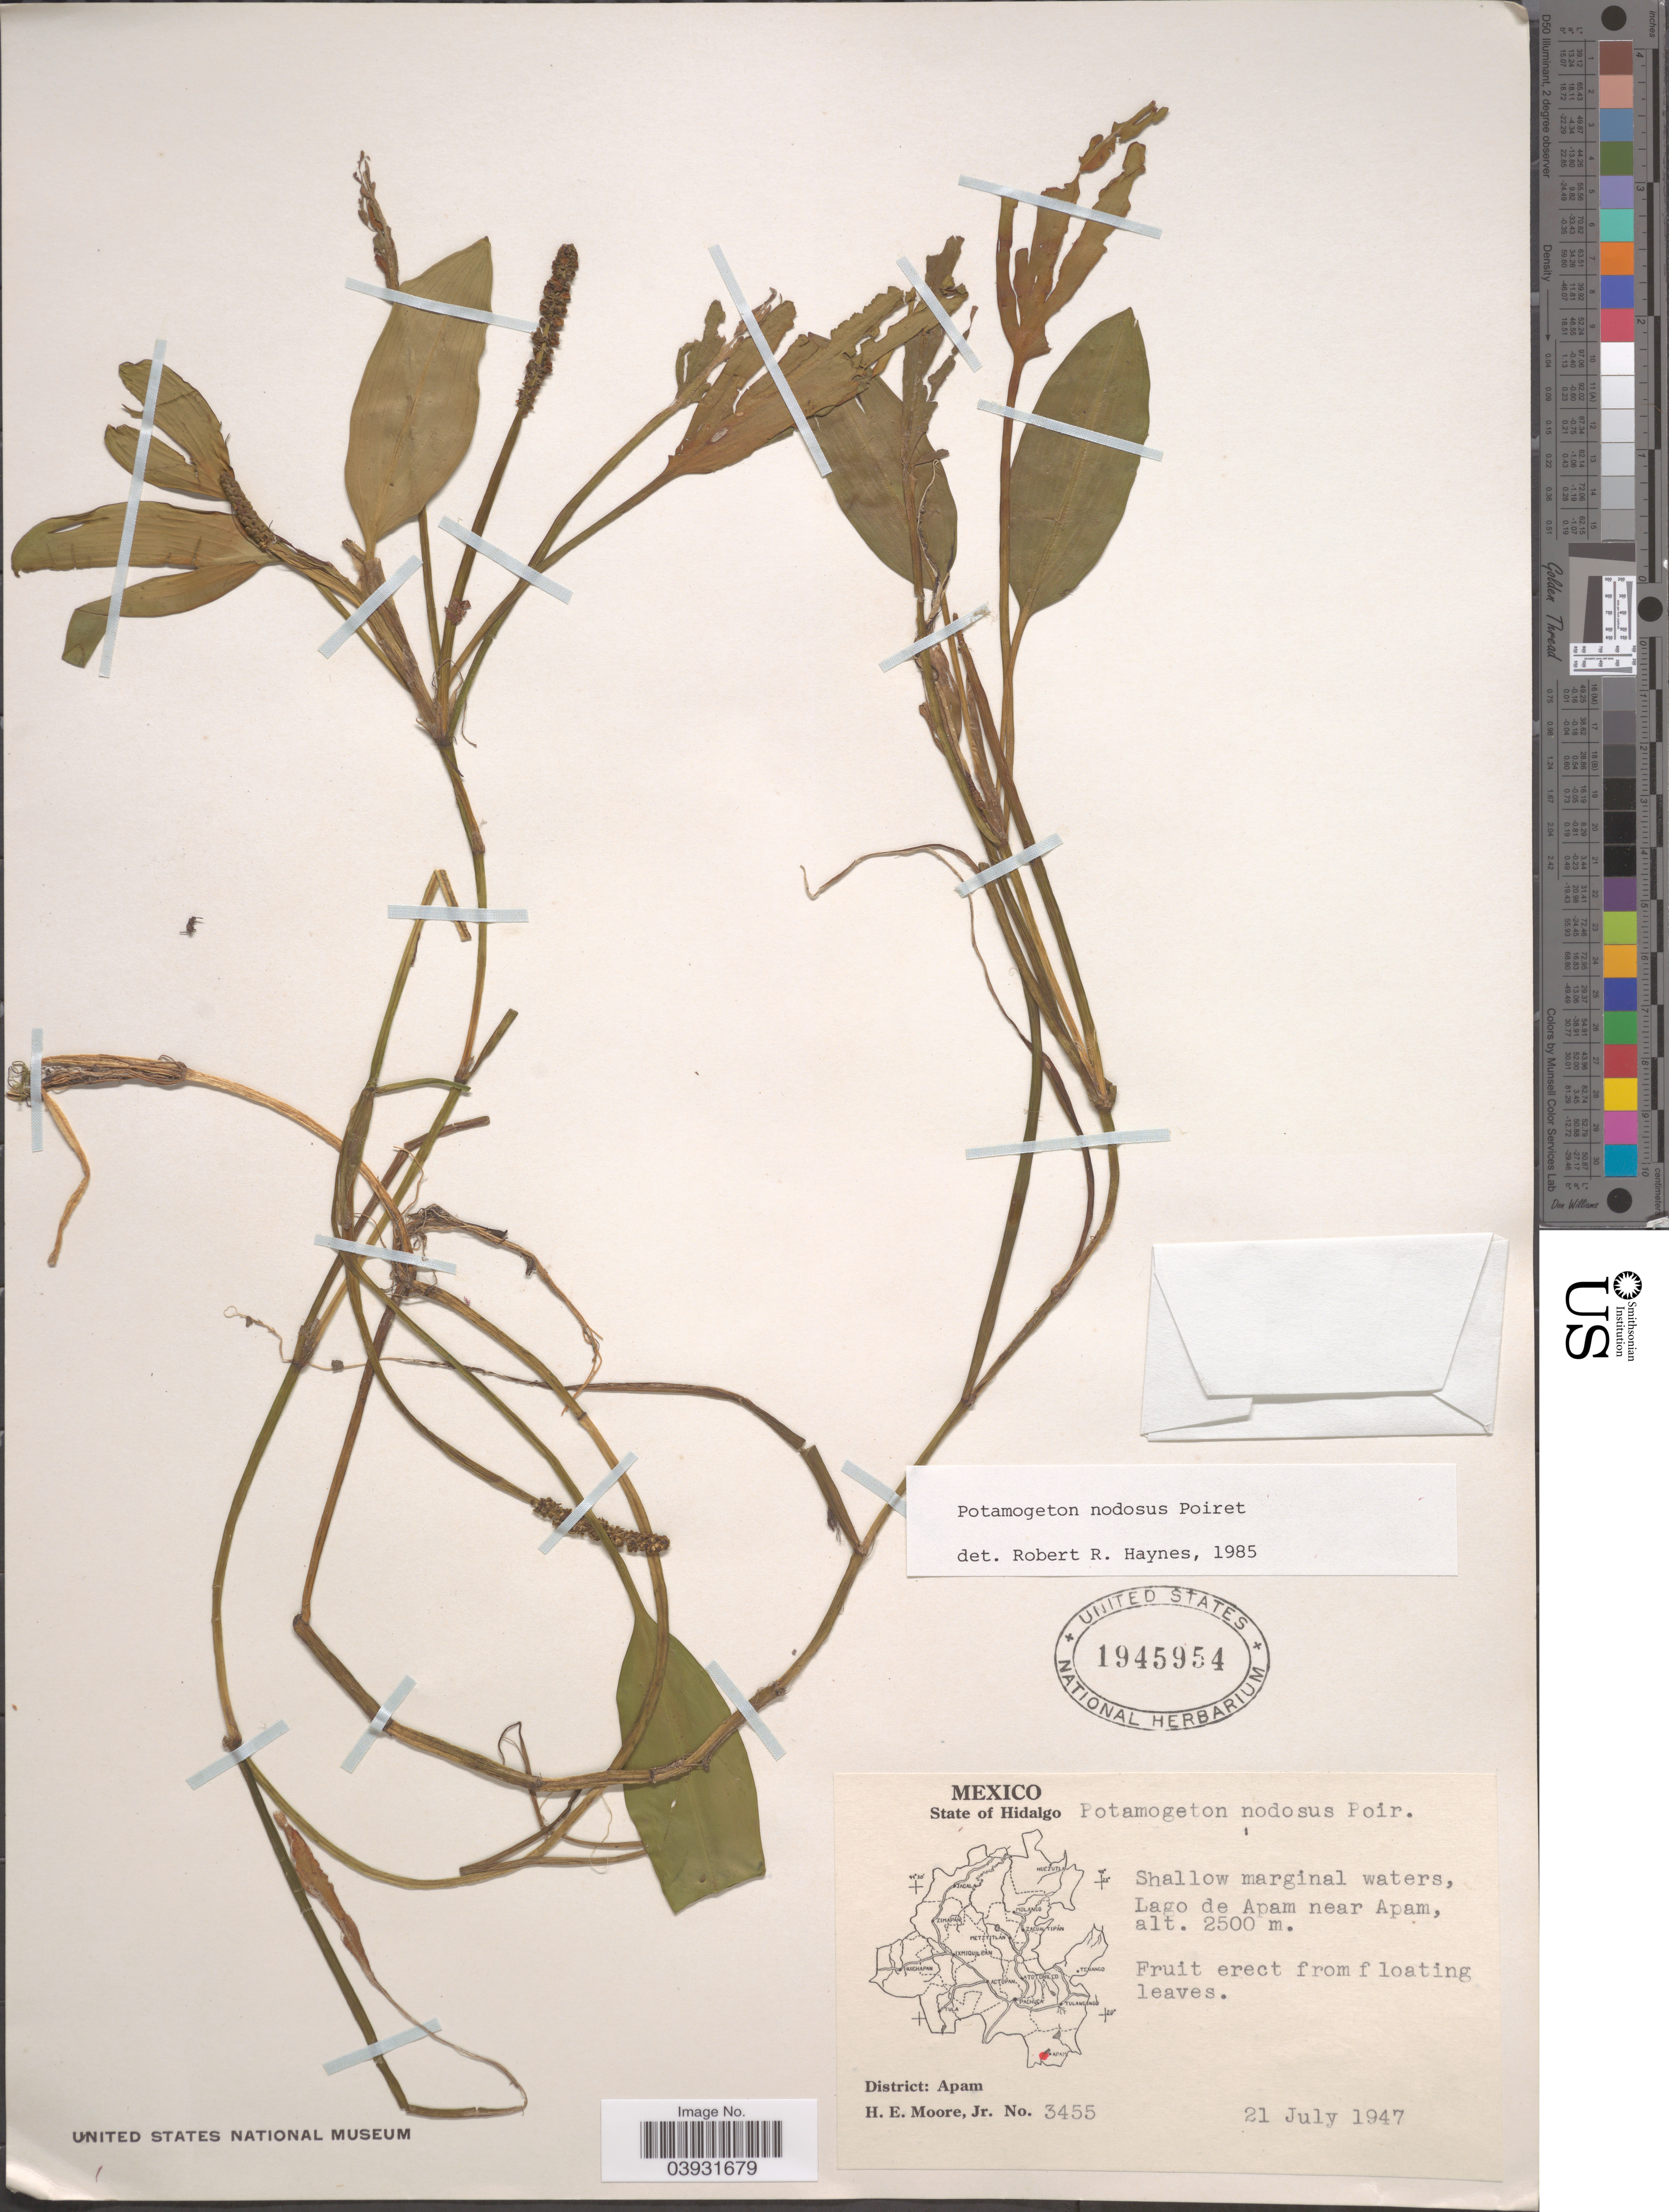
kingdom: Plantae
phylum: Tracheophyta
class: Liliopsida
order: Alismatales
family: Potamogetonaceae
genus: Potamogeton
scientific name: Potamogeton nodosus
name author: Poir.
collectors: H. Moore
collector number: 3455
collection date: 1947-07-21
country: Mexico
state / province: Hidalgo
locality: Lago de Apam near Apam. District of Apam.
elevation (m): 2500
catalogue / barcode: US 1945954